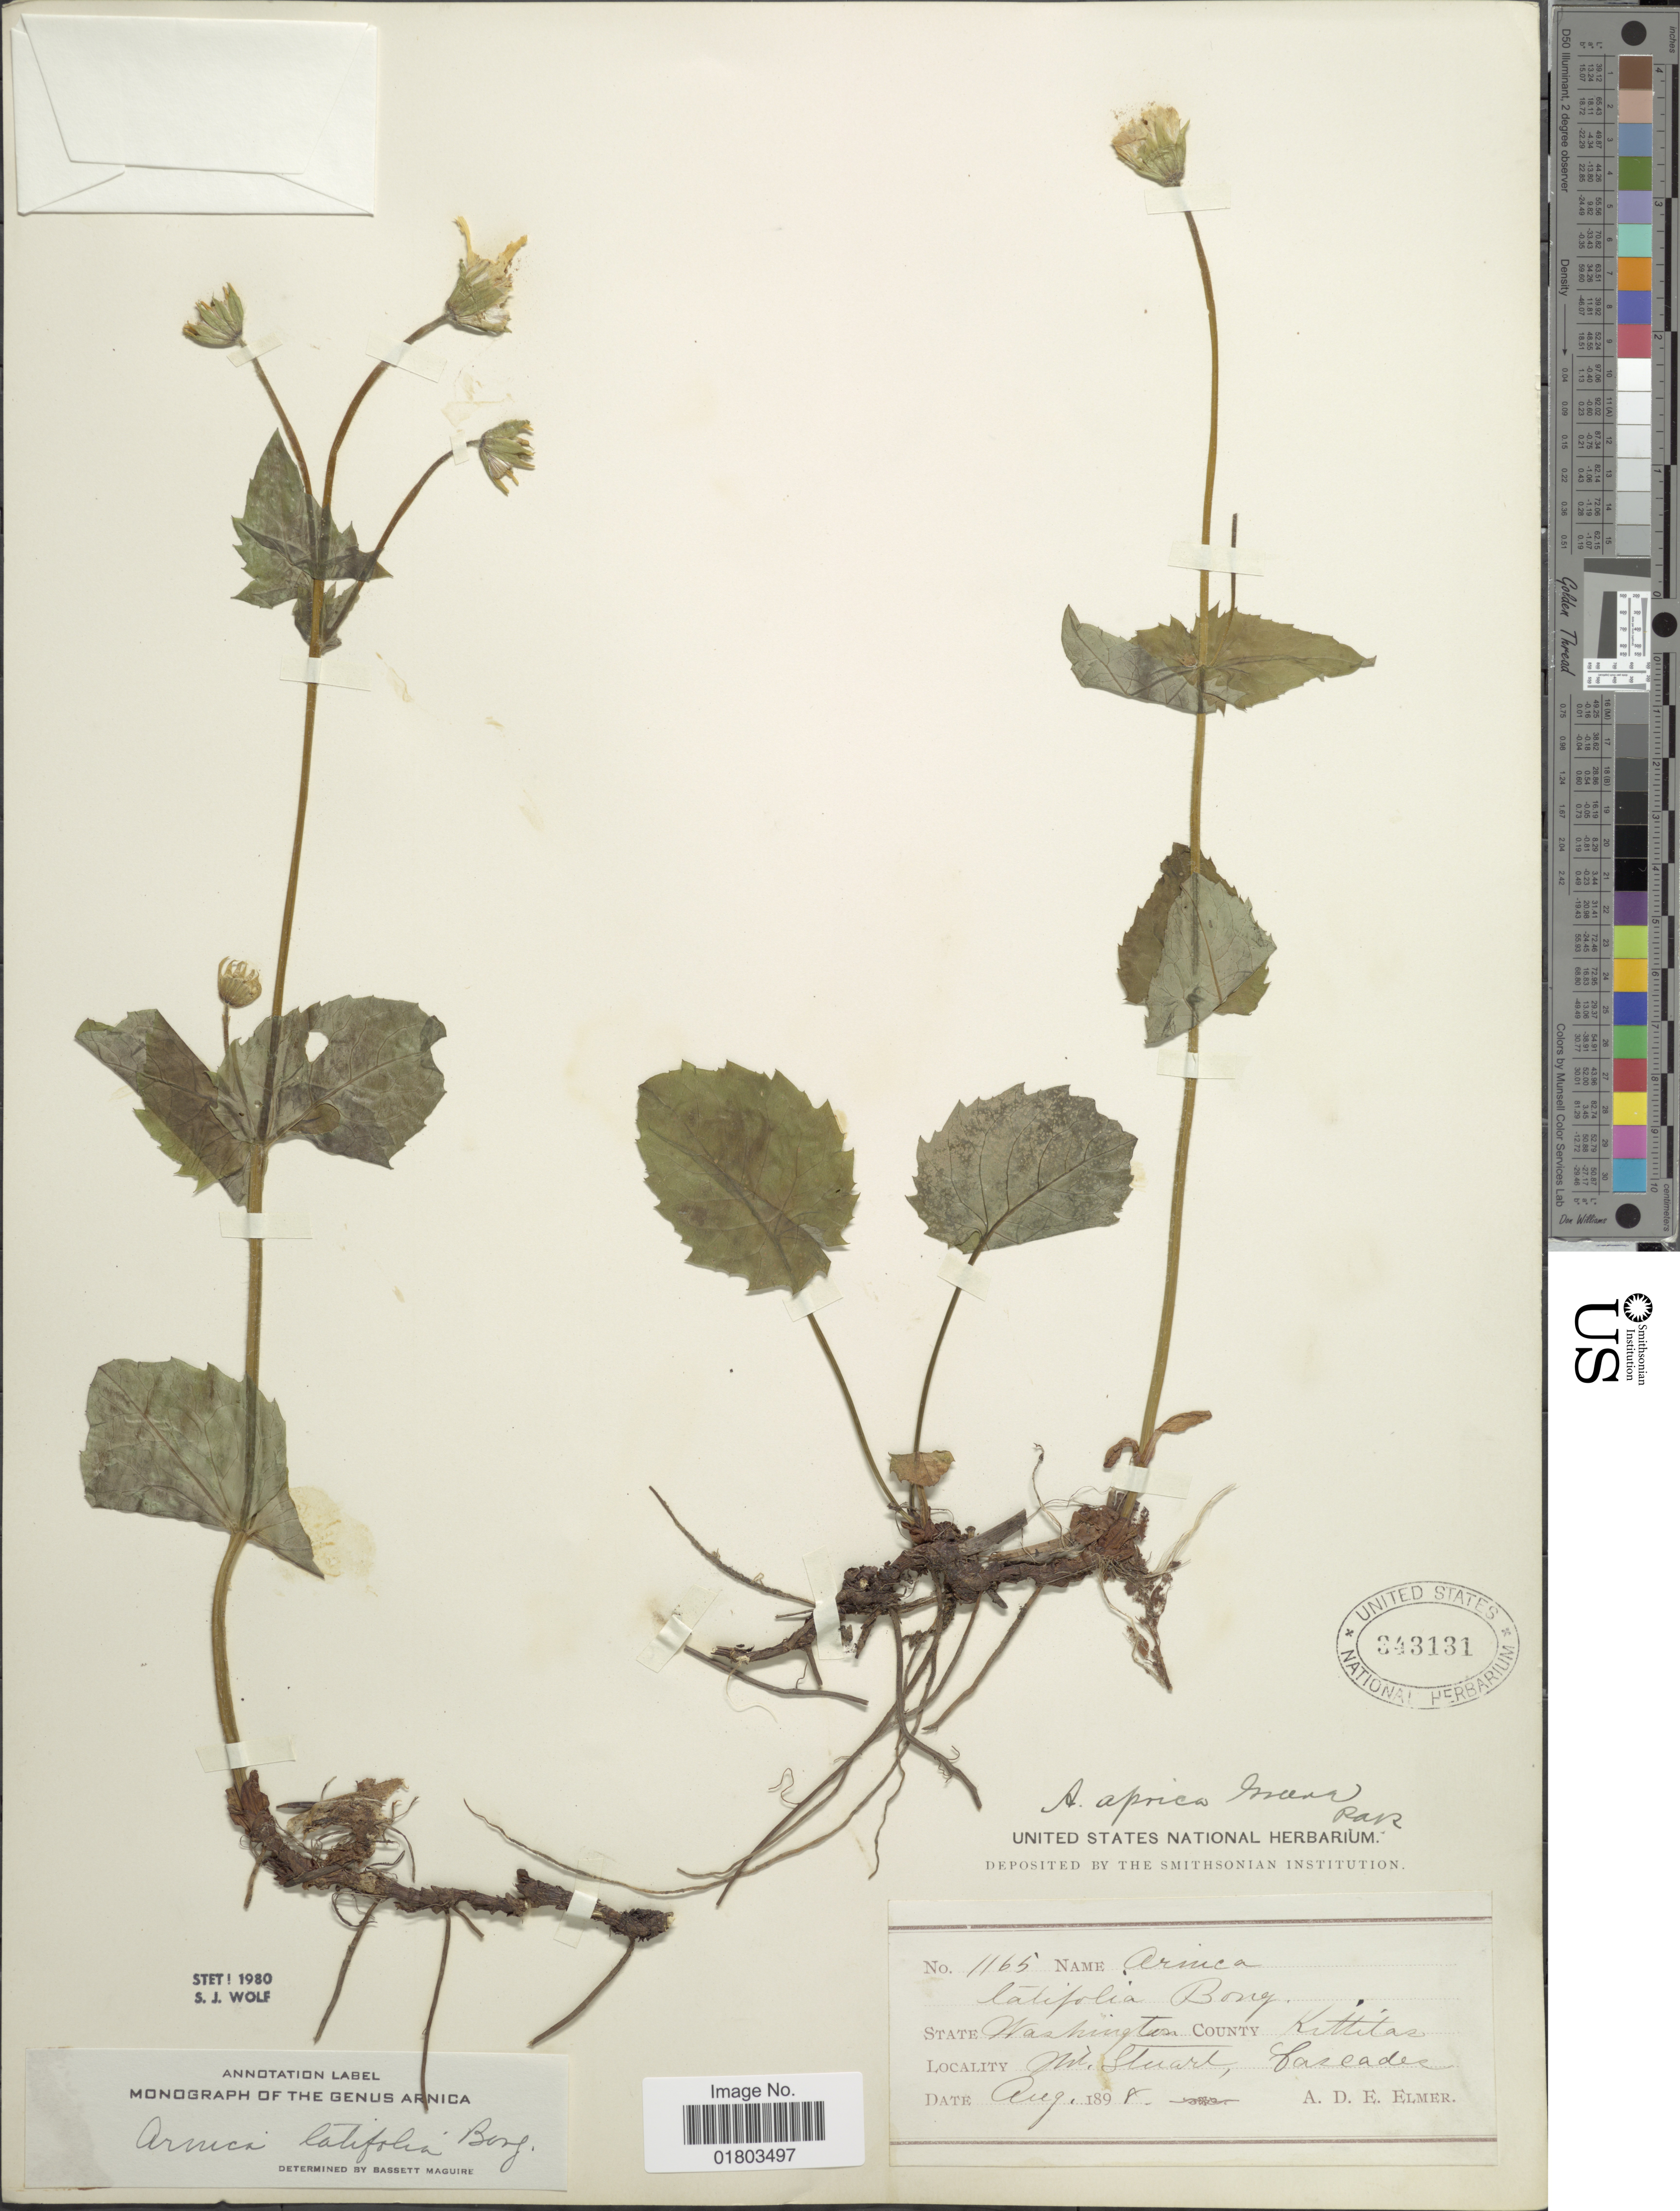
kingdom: Plantae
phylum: Tracheophyta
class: Magnoliopsida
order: Asterales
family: Asteraceae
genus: Arnica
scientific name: Arnica latifolia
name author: Bong.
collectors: A. D. E. Elmer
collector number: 1165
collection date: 1898-08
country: United States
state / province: Washington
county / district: Kittitas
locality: County Kittitas, Mt Stuart, Cascades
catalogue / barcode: US 343131